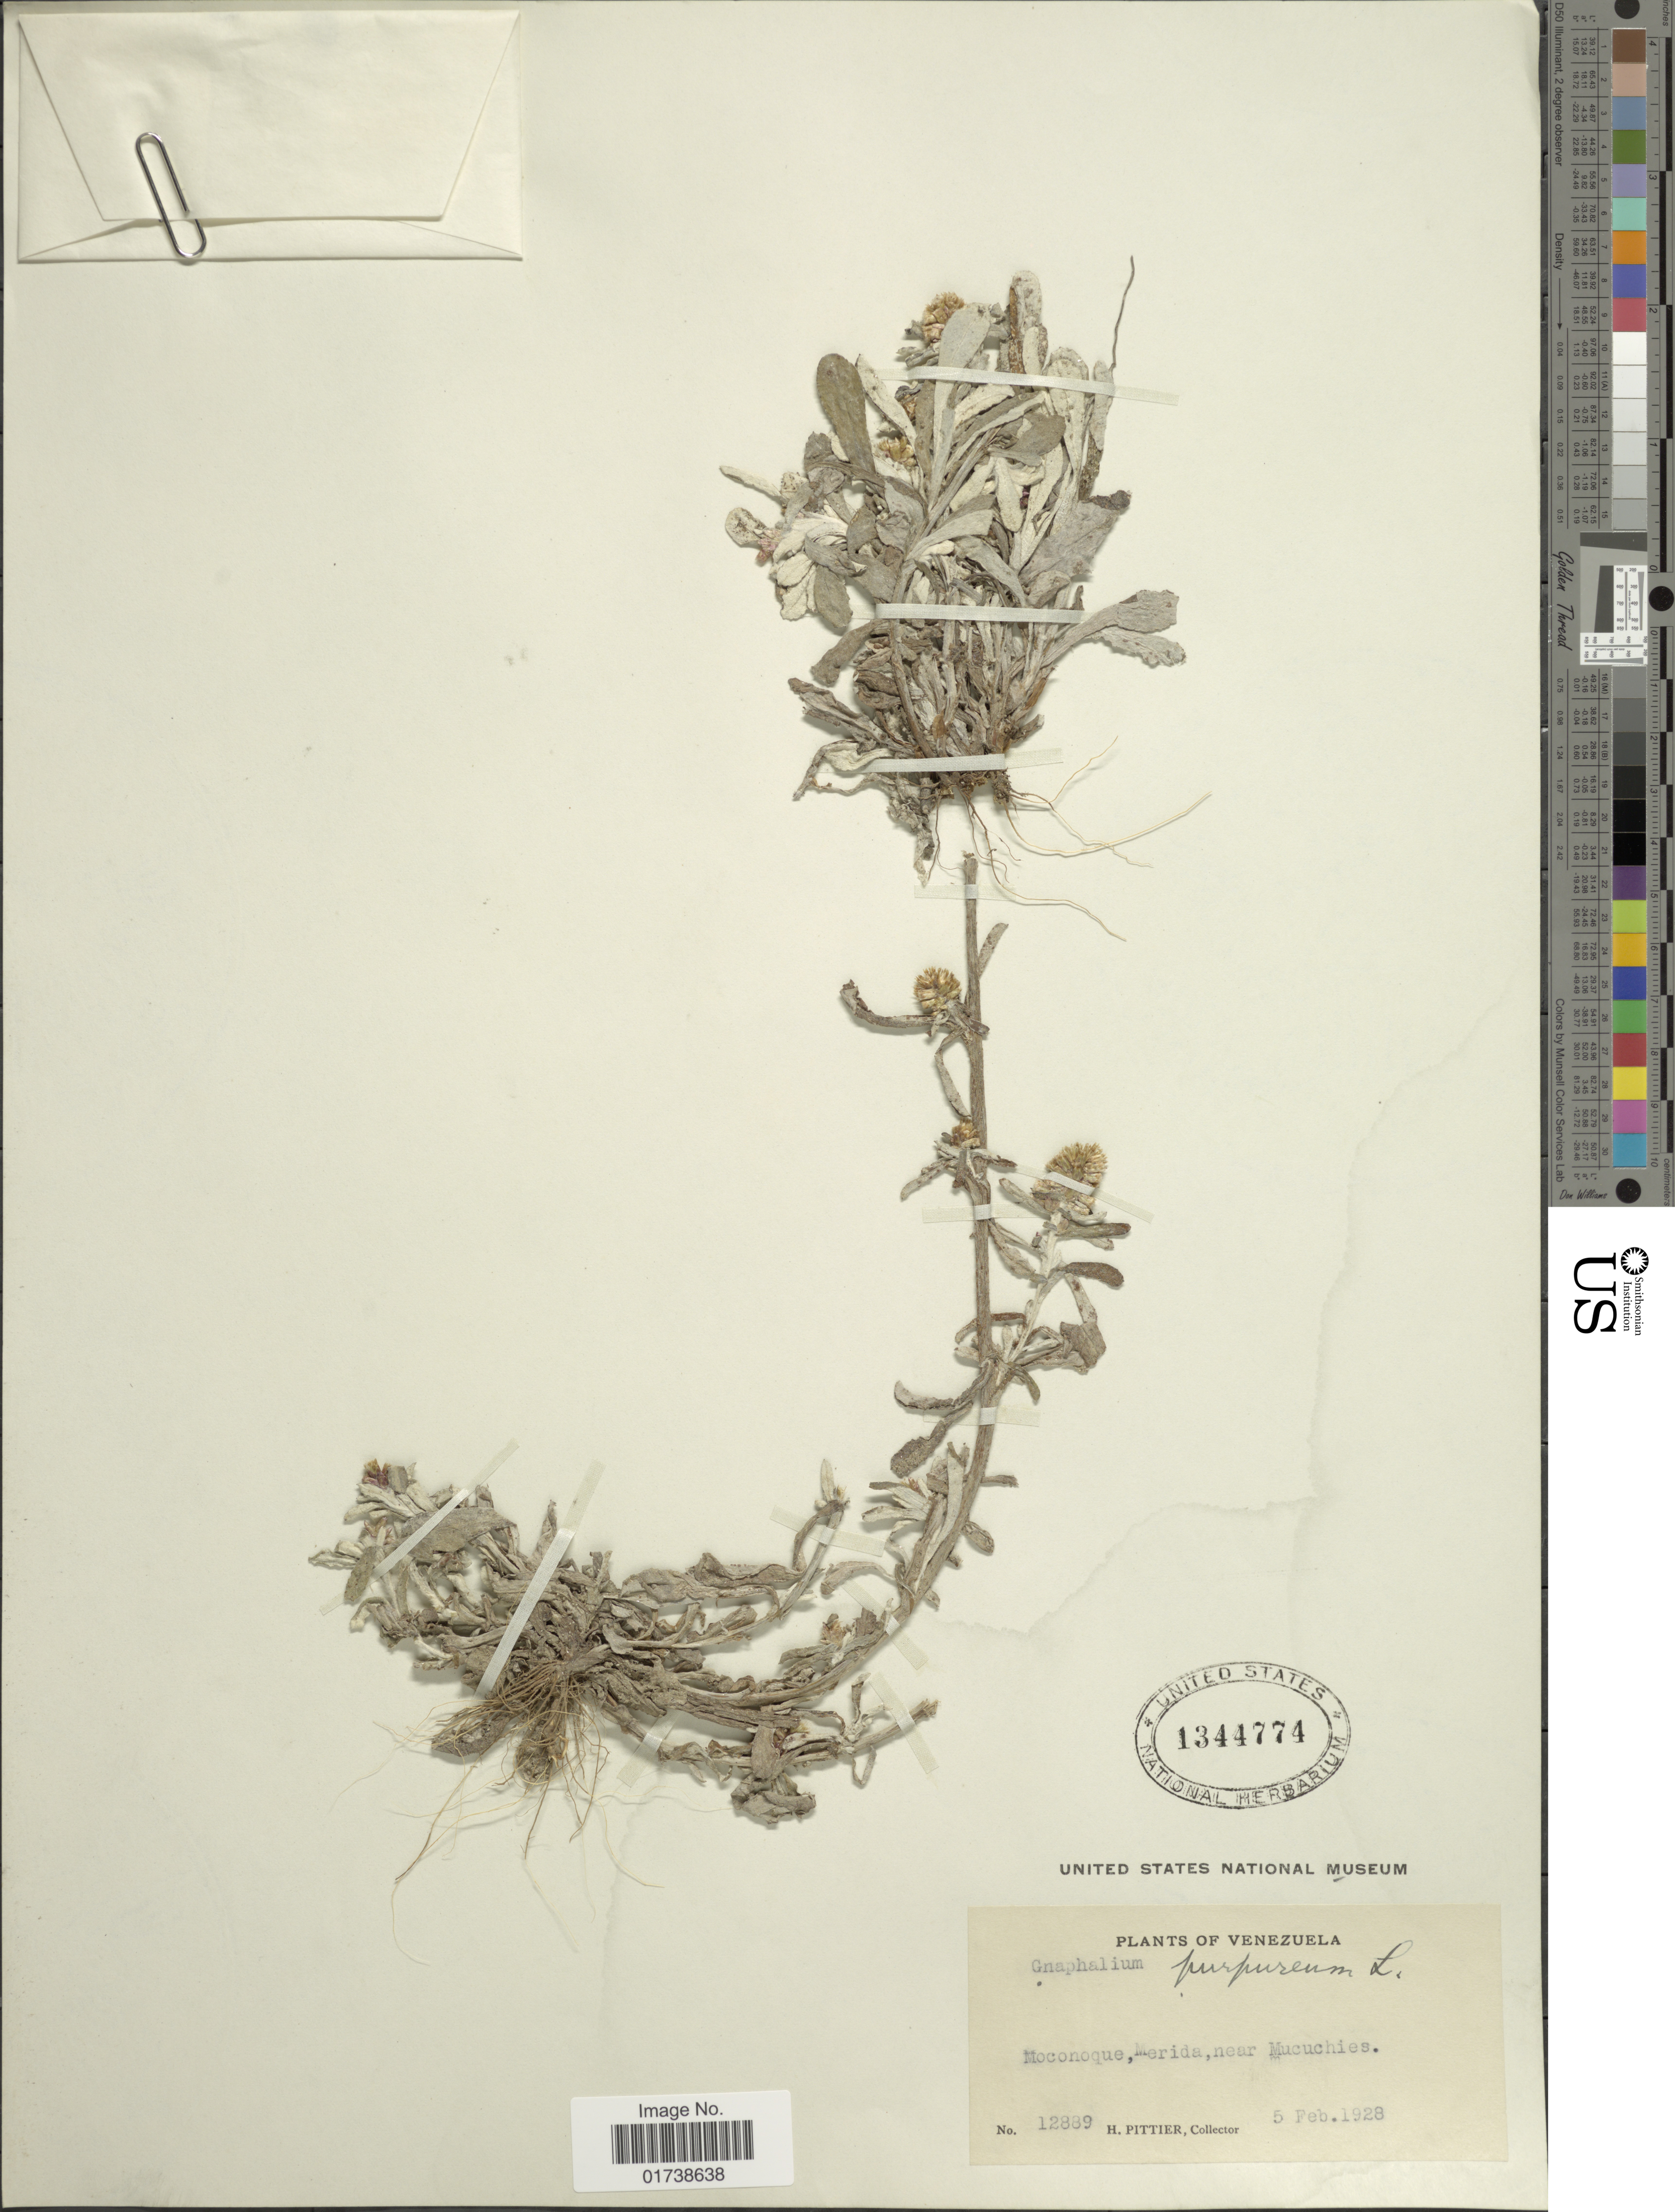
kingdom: Plantae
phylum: Tracheophyta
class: Magnoliopsida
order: Asterales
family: Asteraceae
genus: Gamochaeta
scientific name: Gamochaeta purpurea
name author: (L.) Cabrera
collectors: H. F. Pittier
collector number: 12889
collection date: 1928-02-05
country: Venezuela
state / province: Mérida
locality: Mocooque, Merida, near Mucuchies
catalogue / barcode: US 1344774